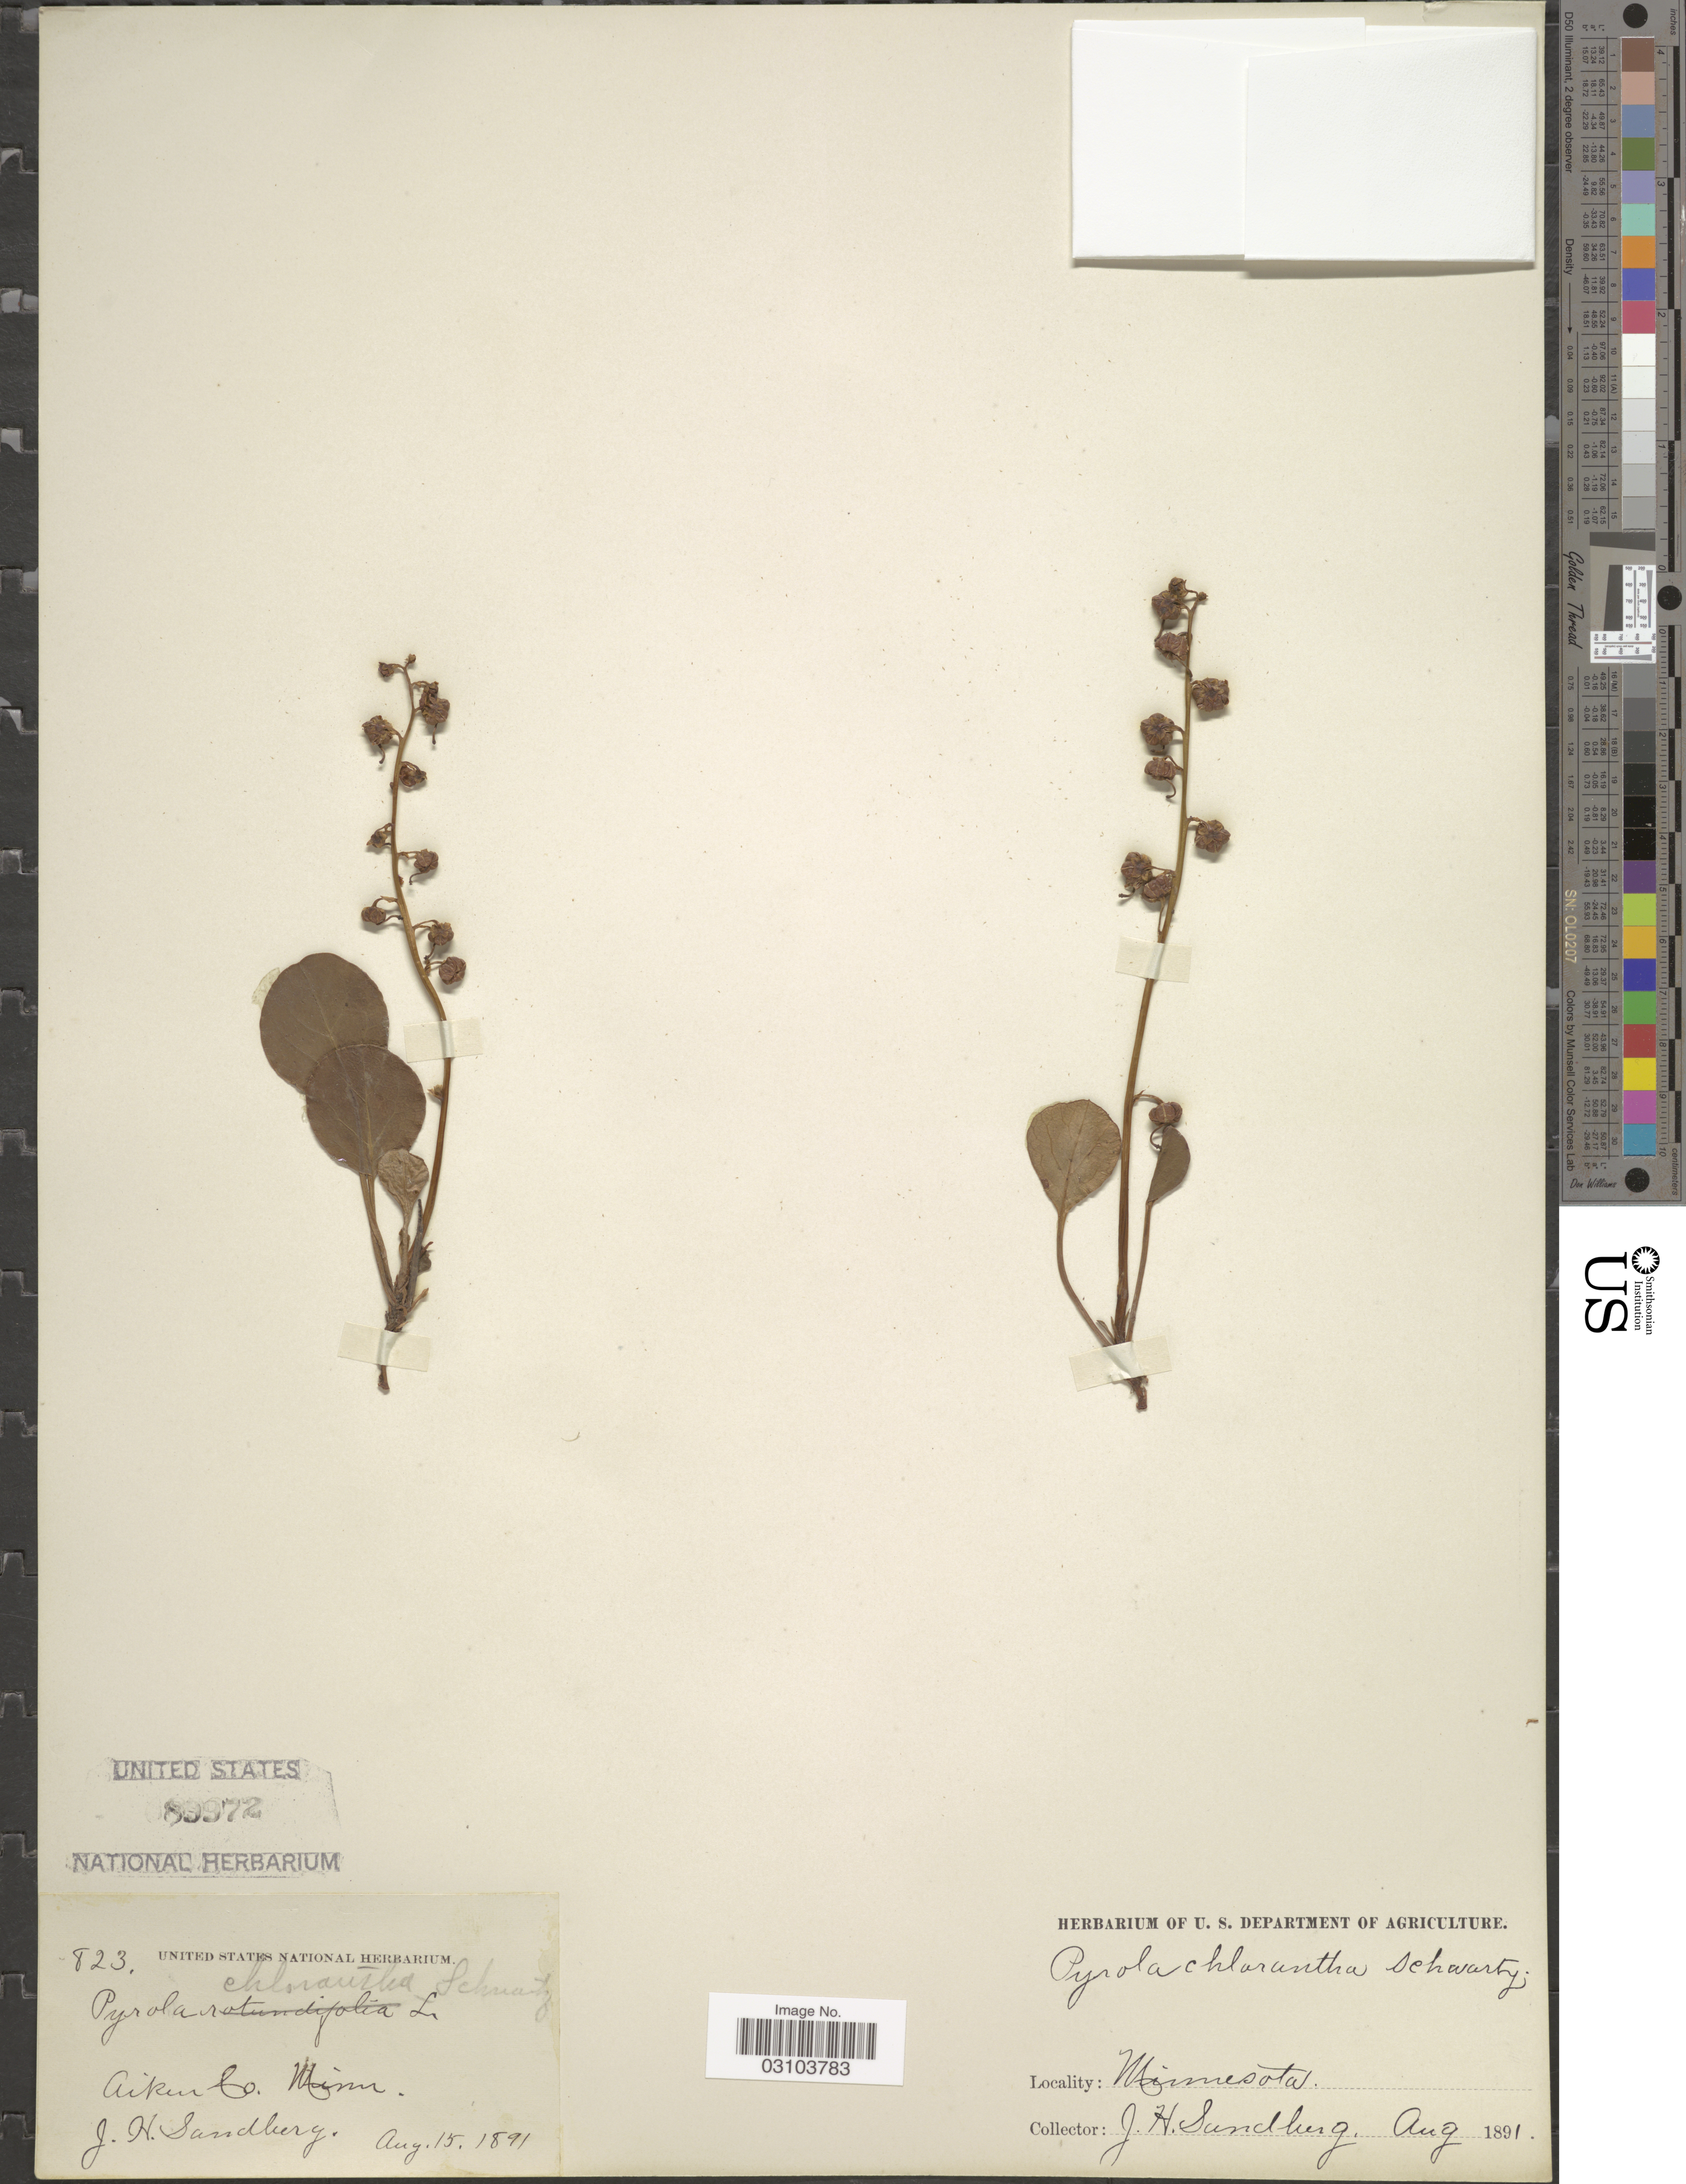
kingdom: Plantae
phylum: Tracheophyta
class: Magnoliopsida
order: Ericales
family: Ericaceae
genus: Pyrola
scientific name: Pyrola chlorantha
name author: Schweigg.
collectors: J. H. Sandberg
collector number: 823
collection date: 1891-08-15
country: United States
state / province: Minnesota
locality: Aiken Co. Minn.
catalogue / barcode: US 89972